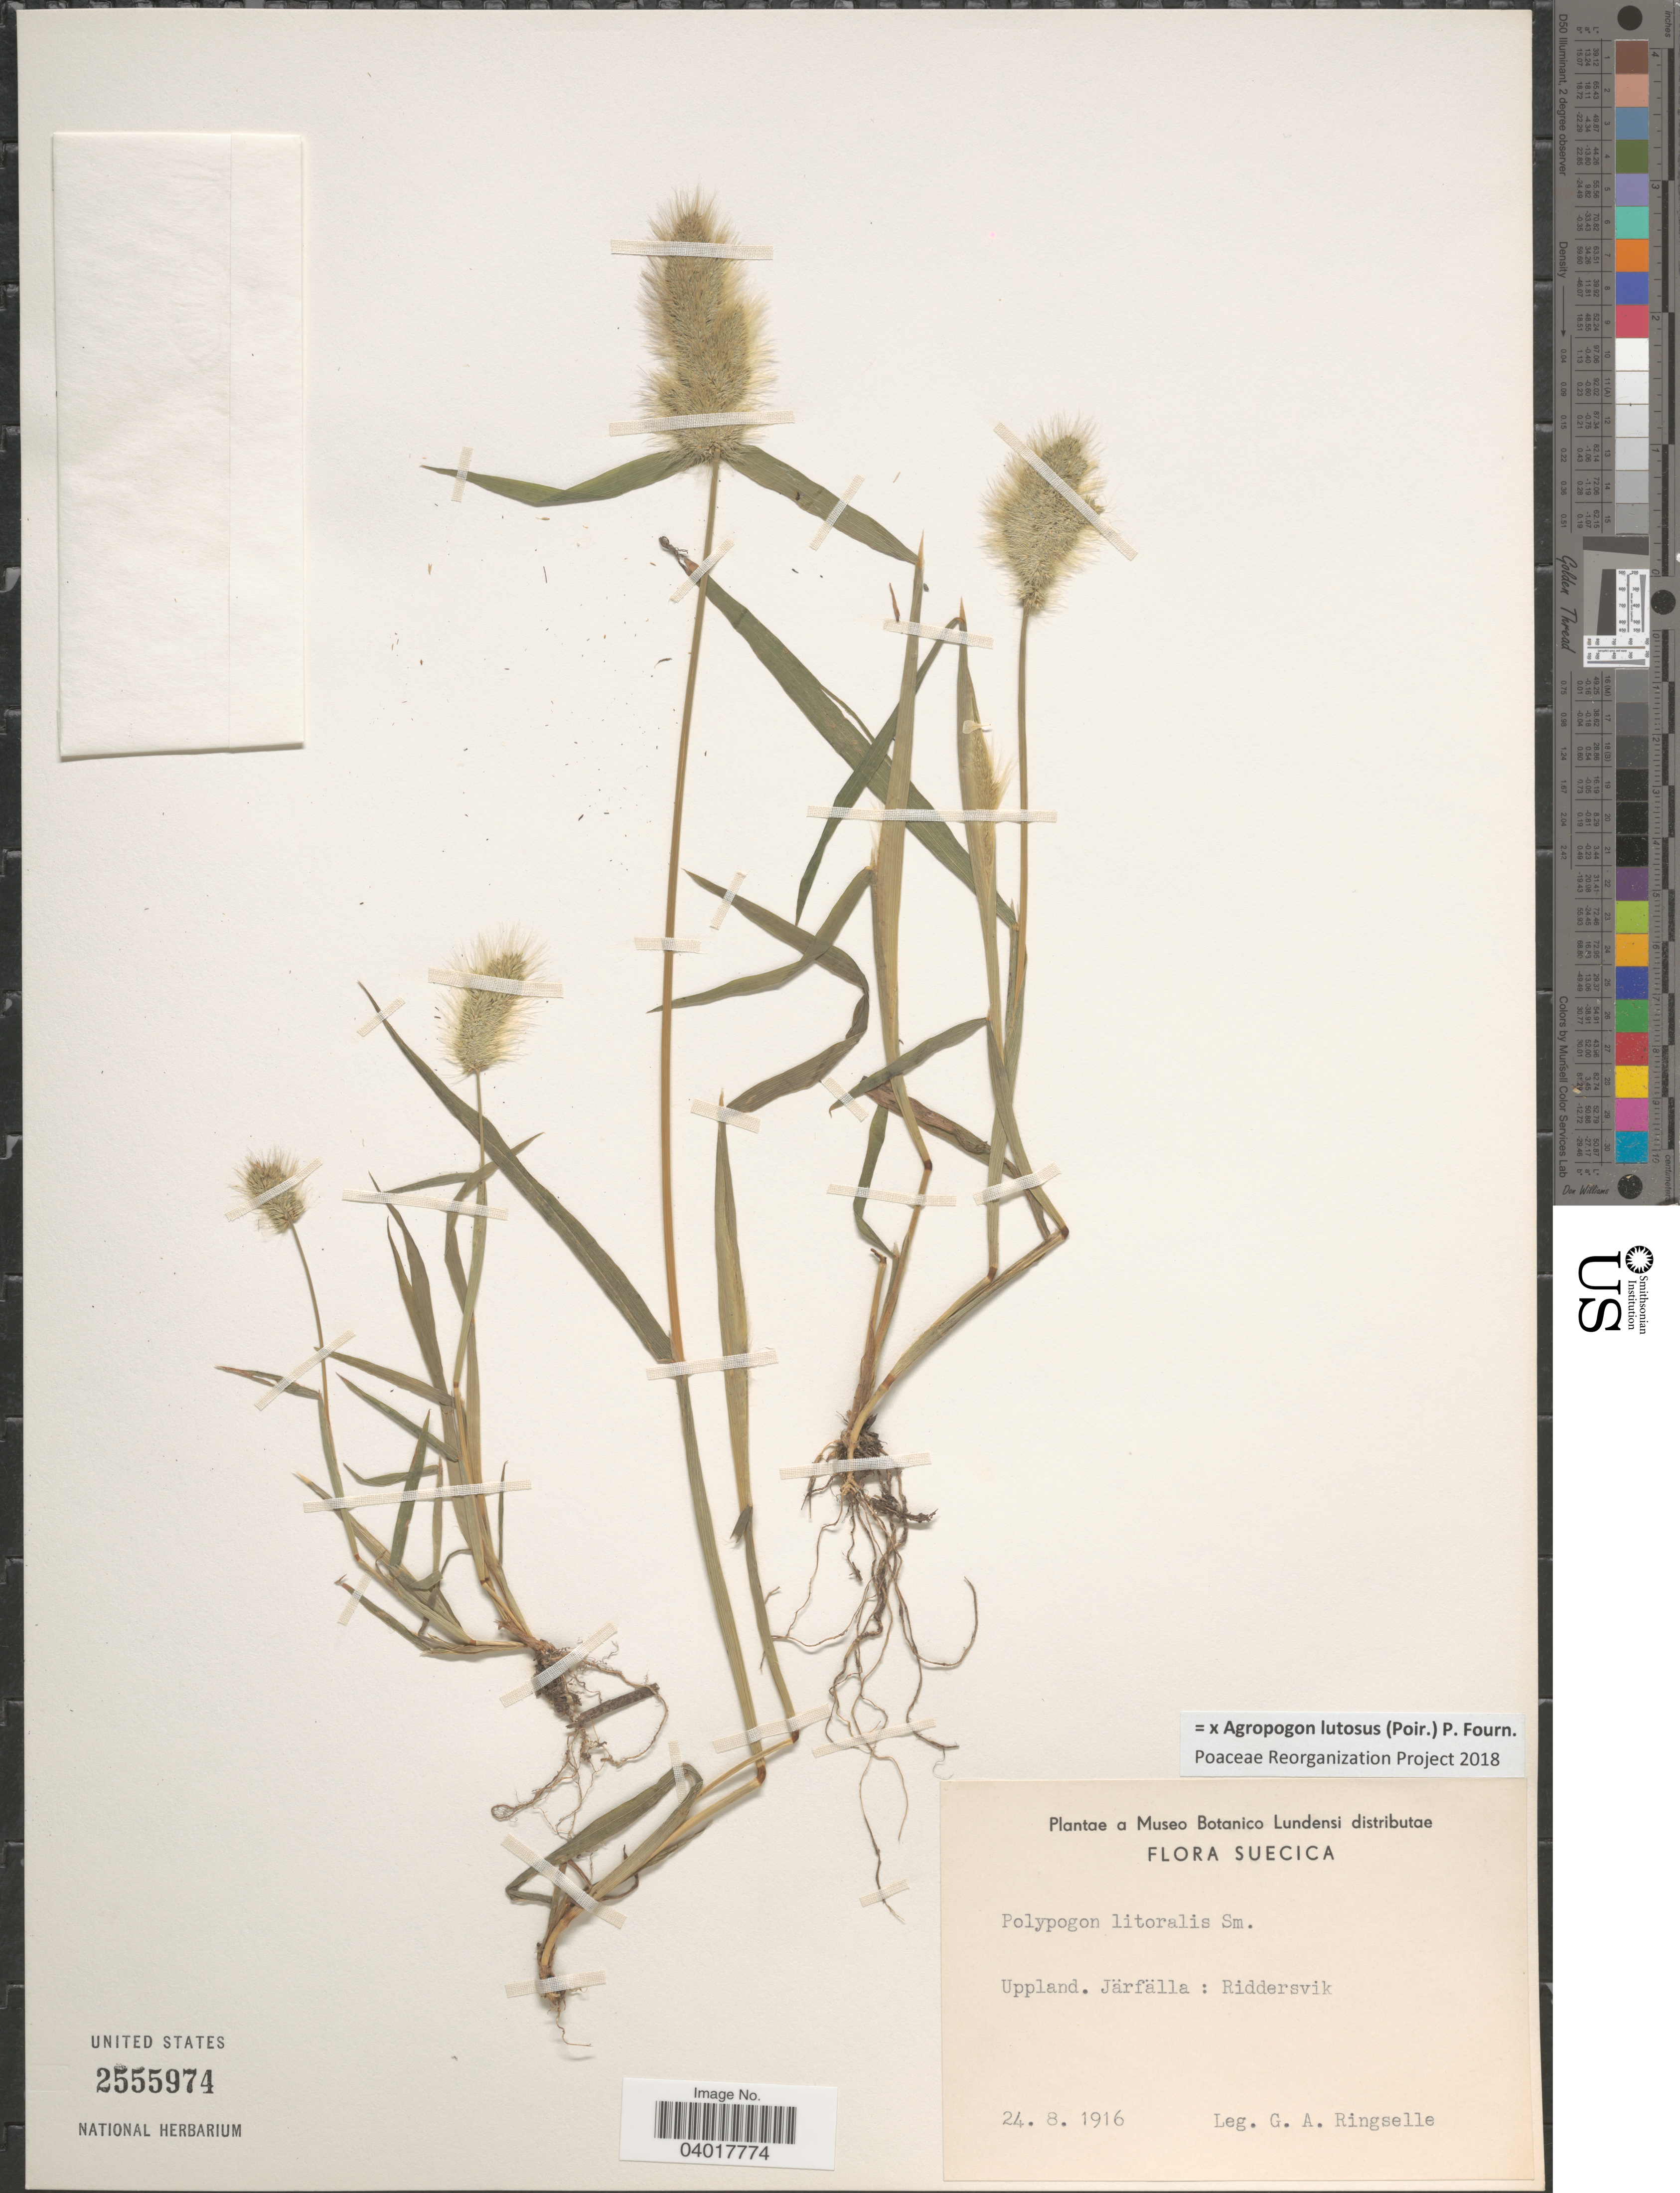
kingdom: Plantae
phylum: Tracheophyta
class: Liliopsida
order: Poales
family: Poaceae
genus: Agropogon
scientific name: x Agropogon lutosus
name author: (Poir.) P. Fourn.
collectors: G. Ringselle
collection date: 1916-08-24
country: Sweden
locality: Suecica. Uppland. Järfälla: Riddersvik.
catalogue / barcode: US 2555974